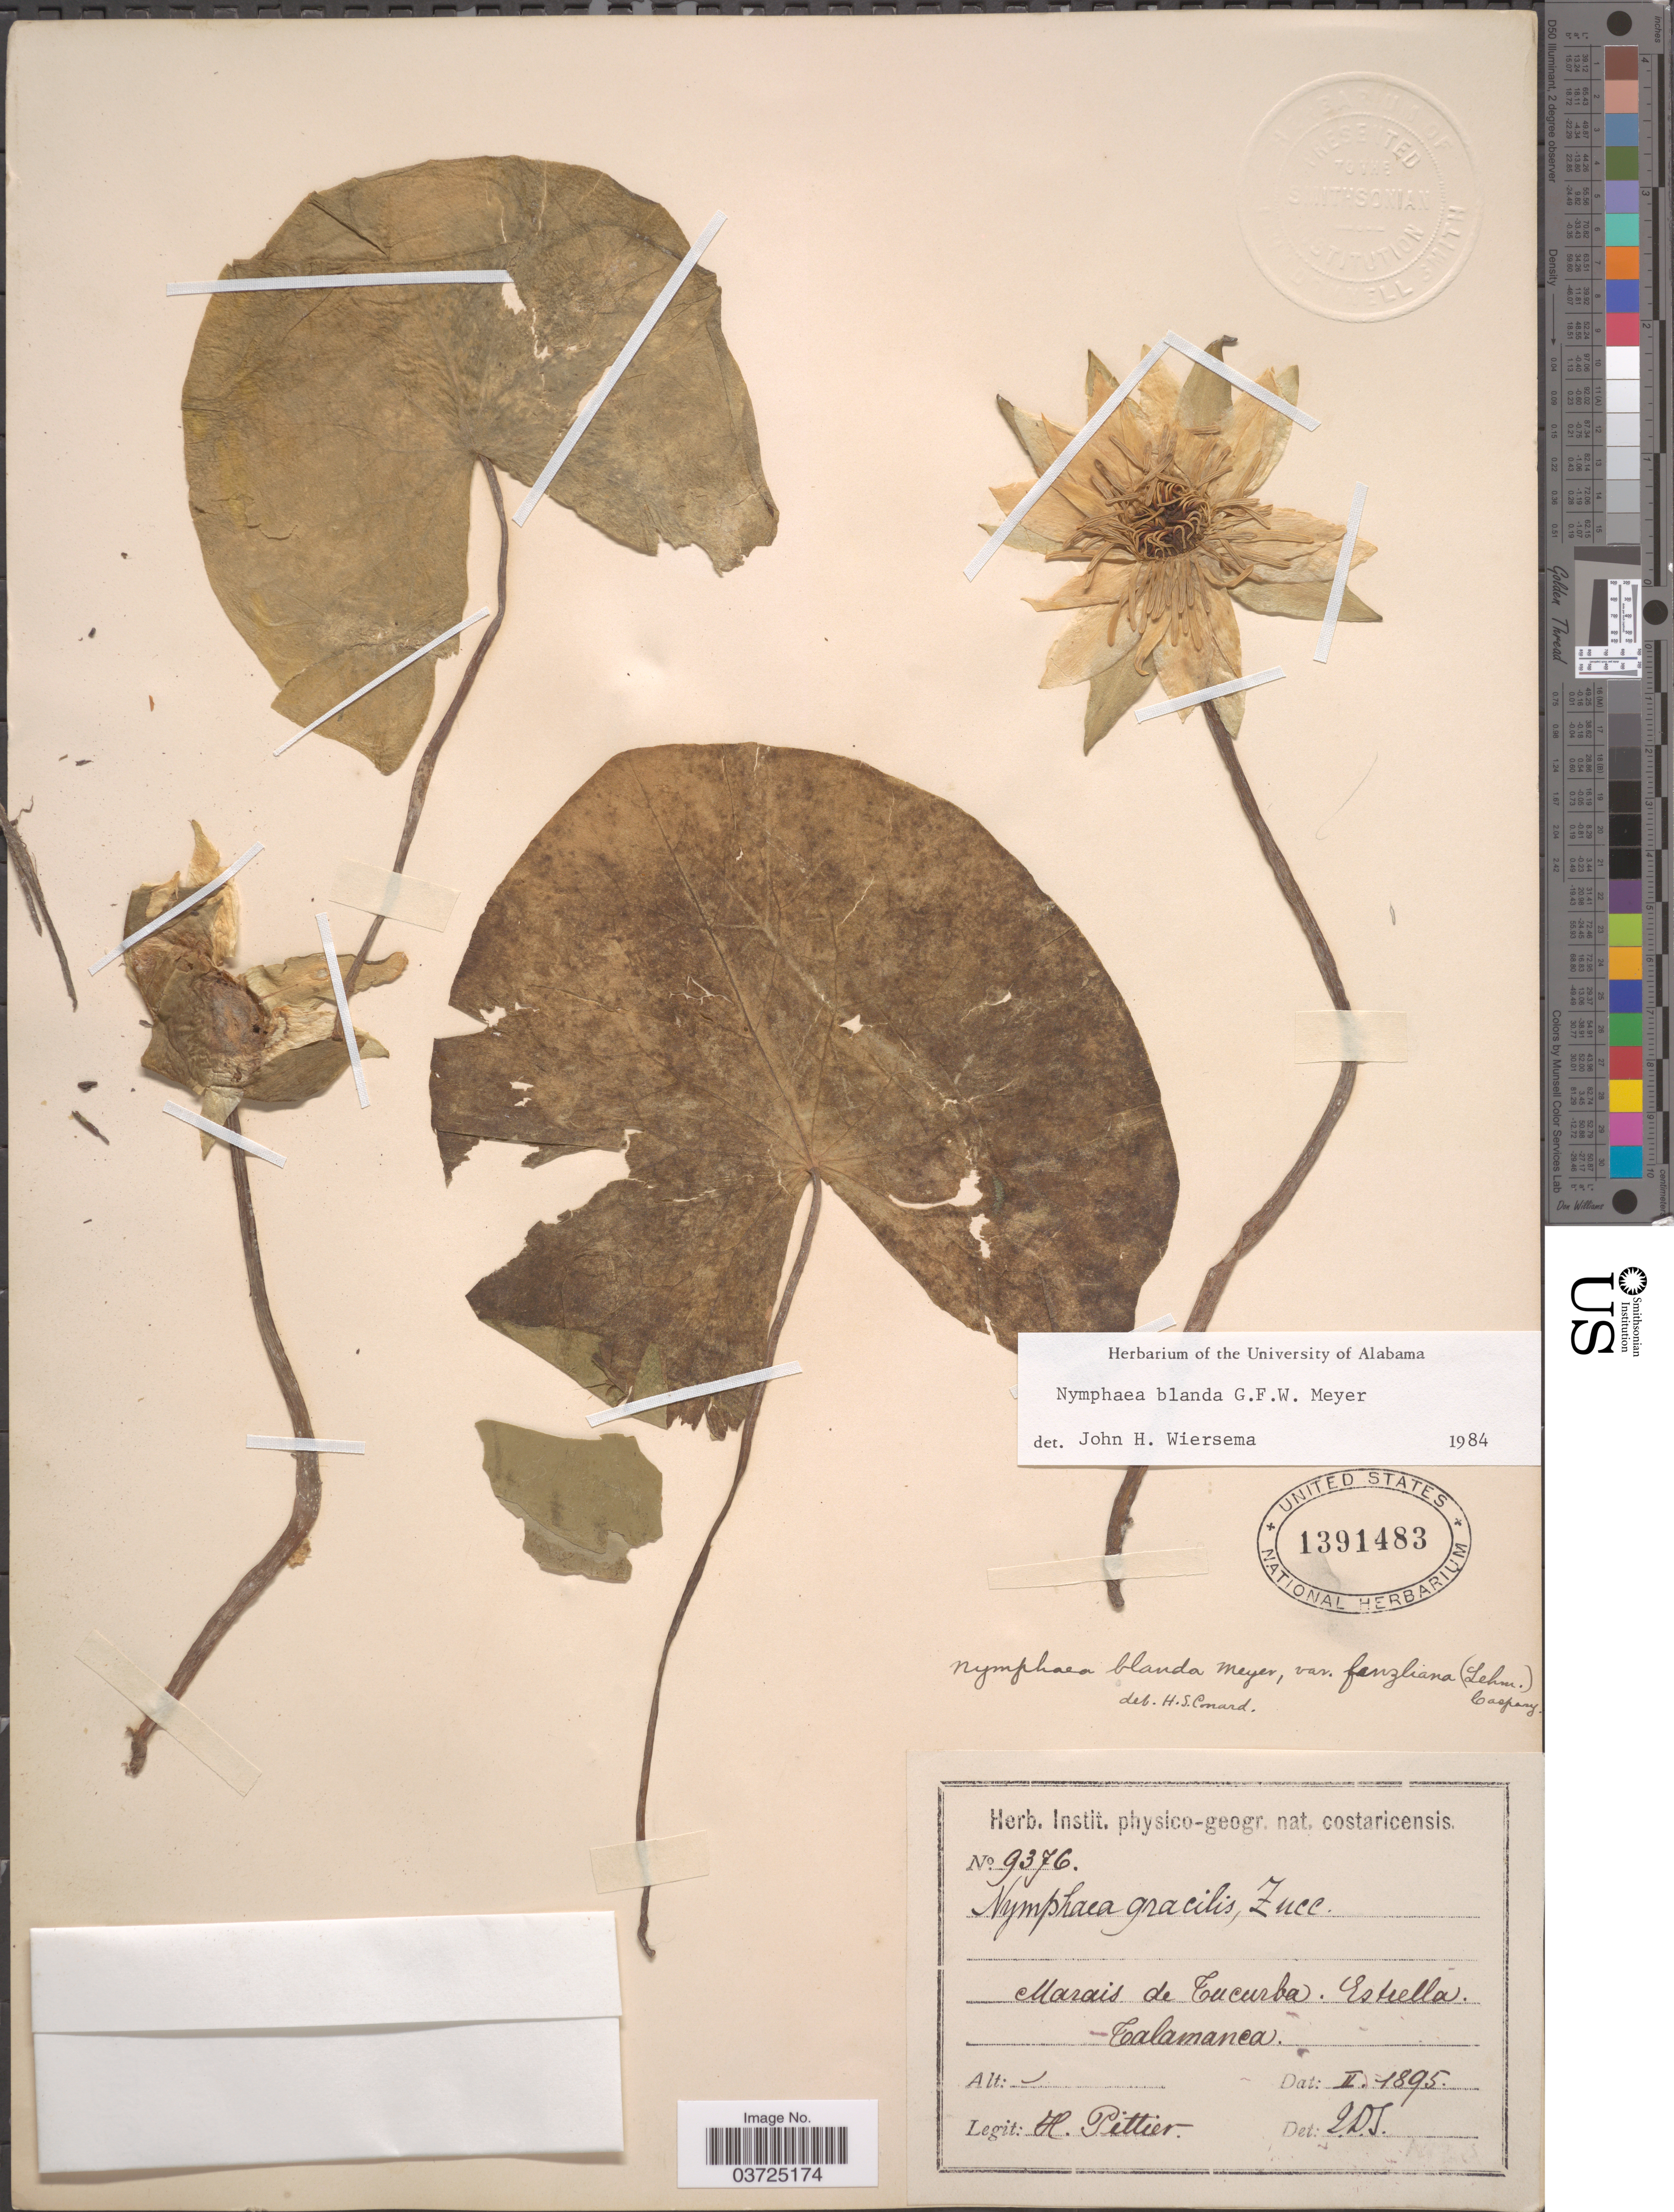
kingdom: Plantae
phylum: Tracheophyta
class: Magnoliopsida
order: Nymphaeales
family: Nymphaeaceae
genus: Nymphaea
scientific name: Nymphaea blanda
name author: G. Mey.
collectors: H. F. Pittier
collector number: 9376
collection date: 1895-02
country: Costa Rica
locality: Marais de Cucurba. Estrella Talamanca.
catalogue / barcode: US 1391483